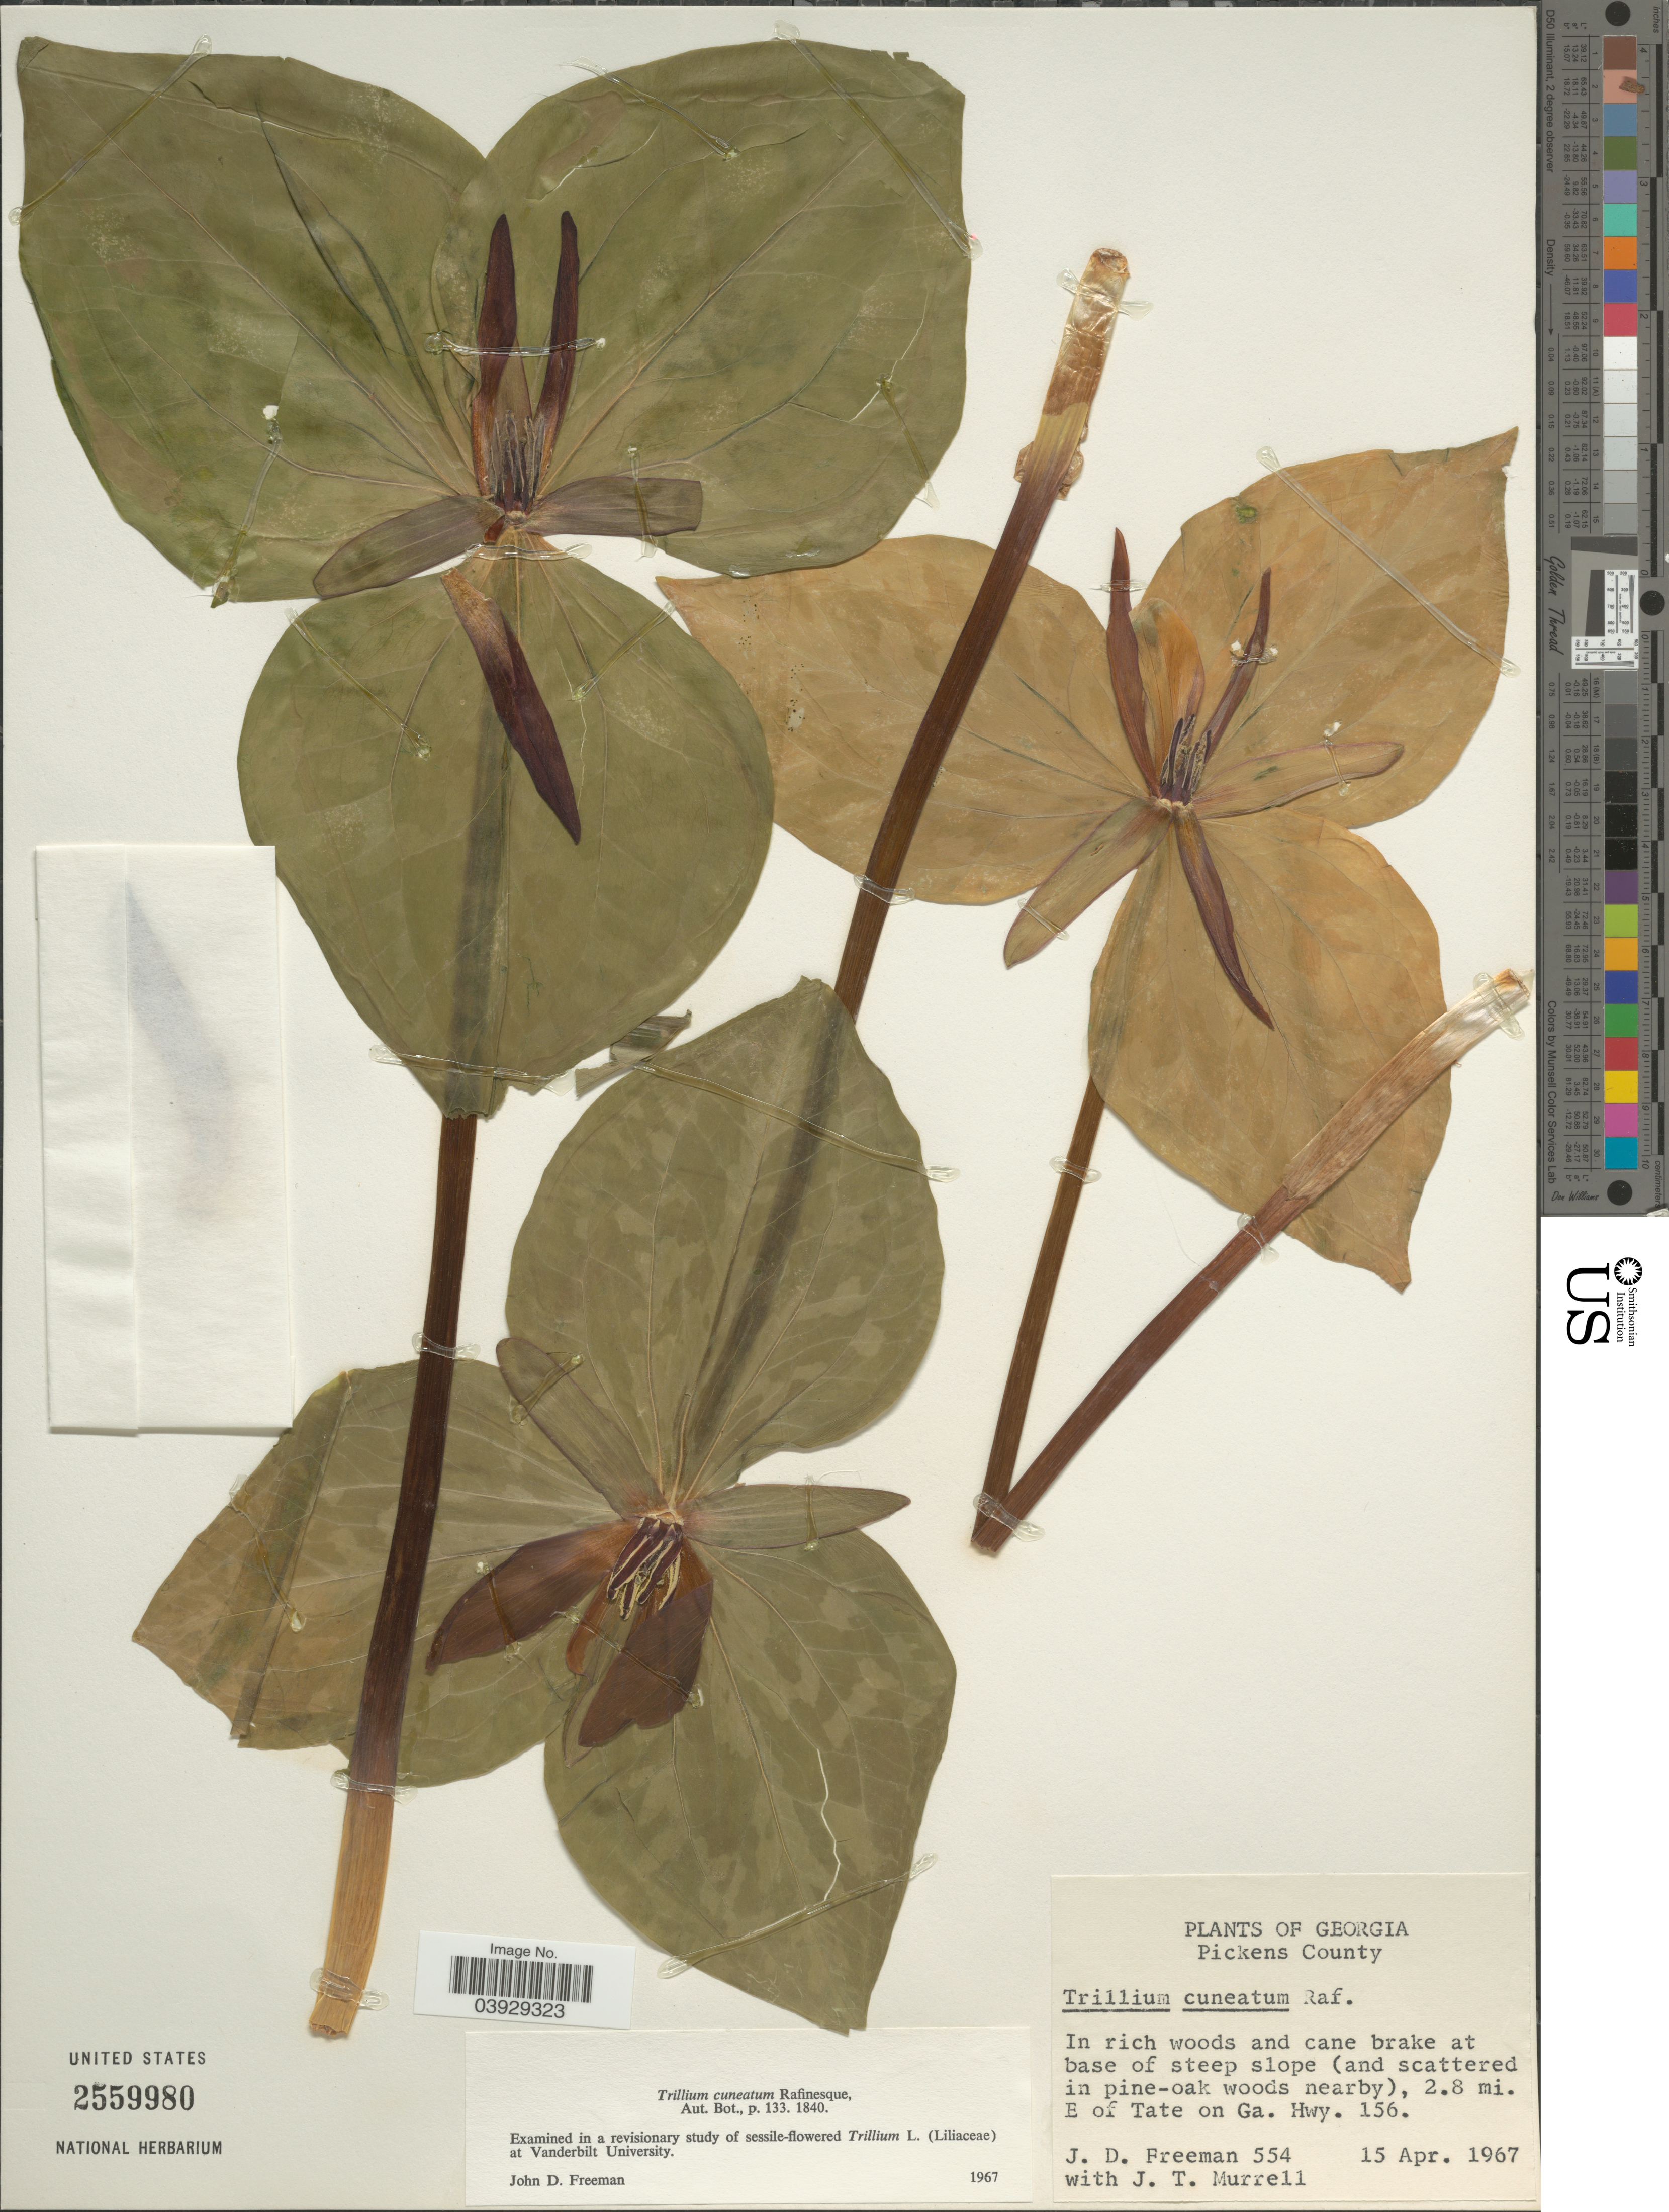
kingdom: Plantae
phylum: Tracheophyta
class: Liliopsida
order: Liliales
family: Melanthiaceae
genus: Trillium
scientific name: Trillium cuneatum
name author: Raf.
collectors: J. Freeman & J. Murrell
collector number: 554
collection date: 1967-04-15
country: United States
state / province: Georgia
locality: Pickens County. In rich woods and cane brake at base of steep slope (and scattered in pine-oak woods nearby), 2.8 mi. E of Tate on Ga. Hwy. 156.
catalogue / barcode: US 2559980